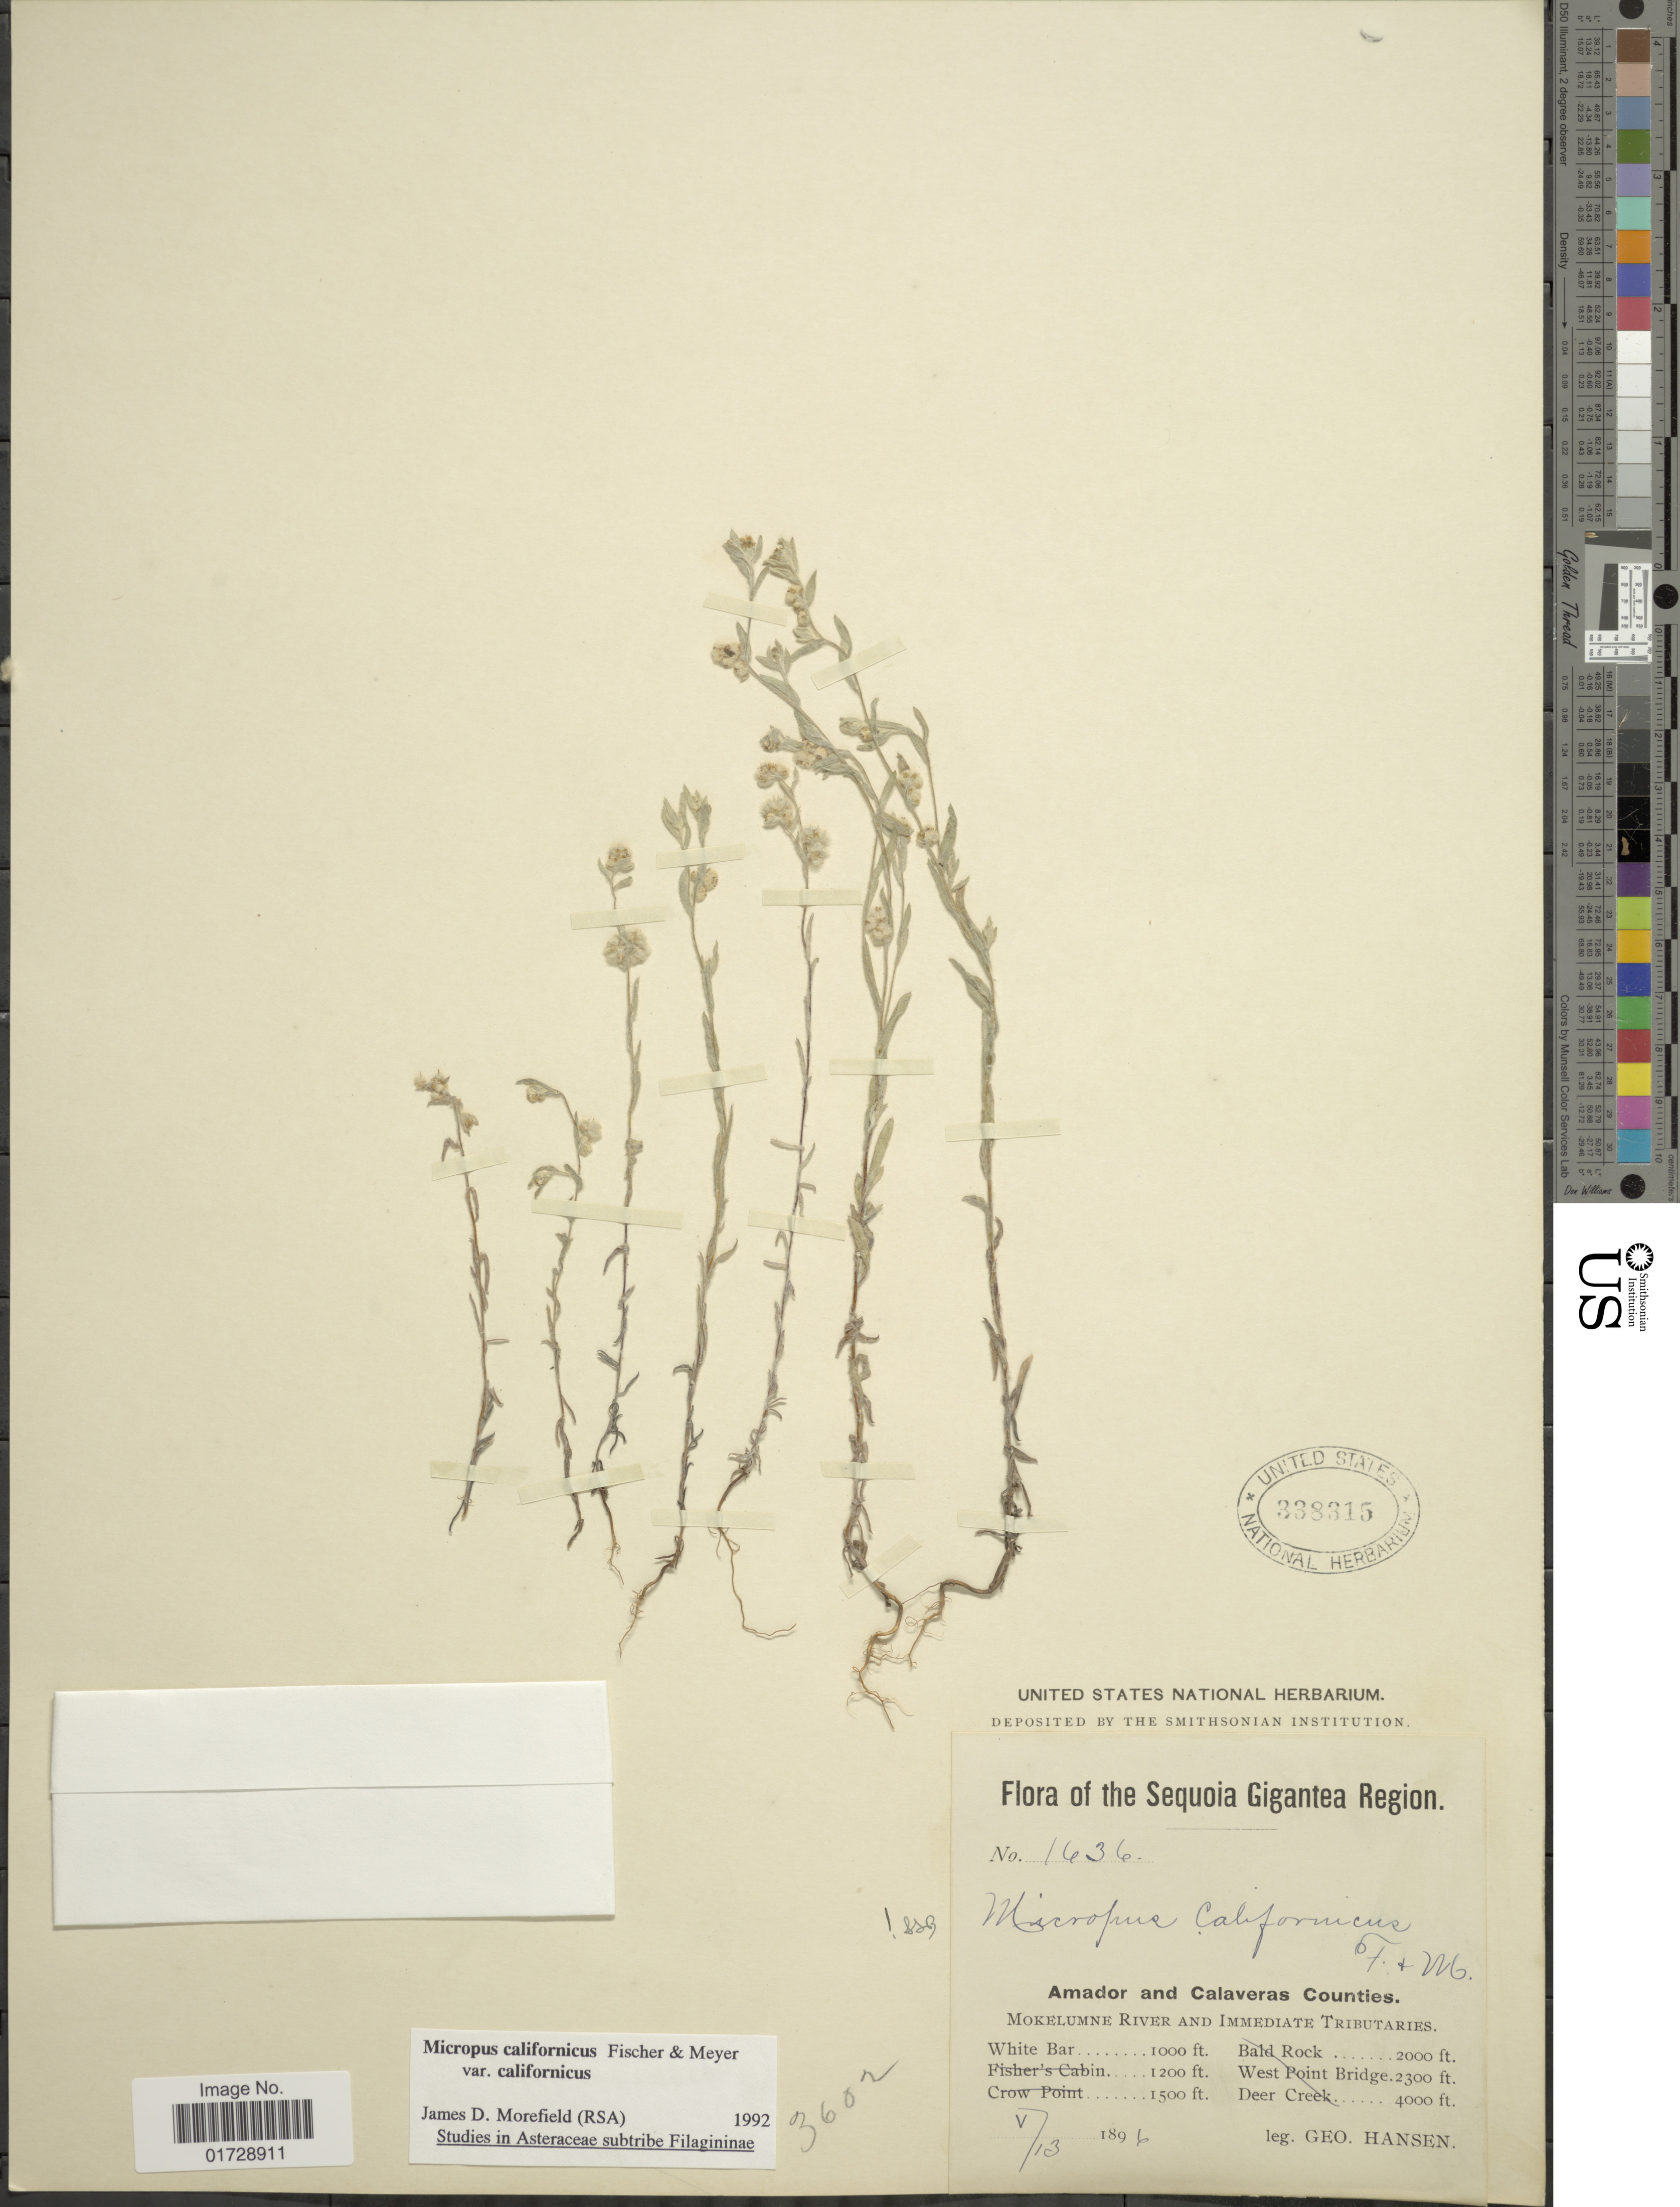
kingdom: Plantae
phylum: Tracheophyta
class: Magnoliopsida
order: Asterales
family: Asteraceae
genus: Micropus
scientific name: Micropus californicus var. californicus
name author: Fisch. & C.A. Mey.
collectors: G. Hansen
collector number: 1636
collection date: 1896-05-13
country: United States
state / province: California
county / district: Calaveras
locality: Sequoia Gigantea Region, Amador and Calaveras Counties, Mokelumne River and Immediate Tributaries, White Bar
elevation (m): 305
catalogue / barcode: US 338315